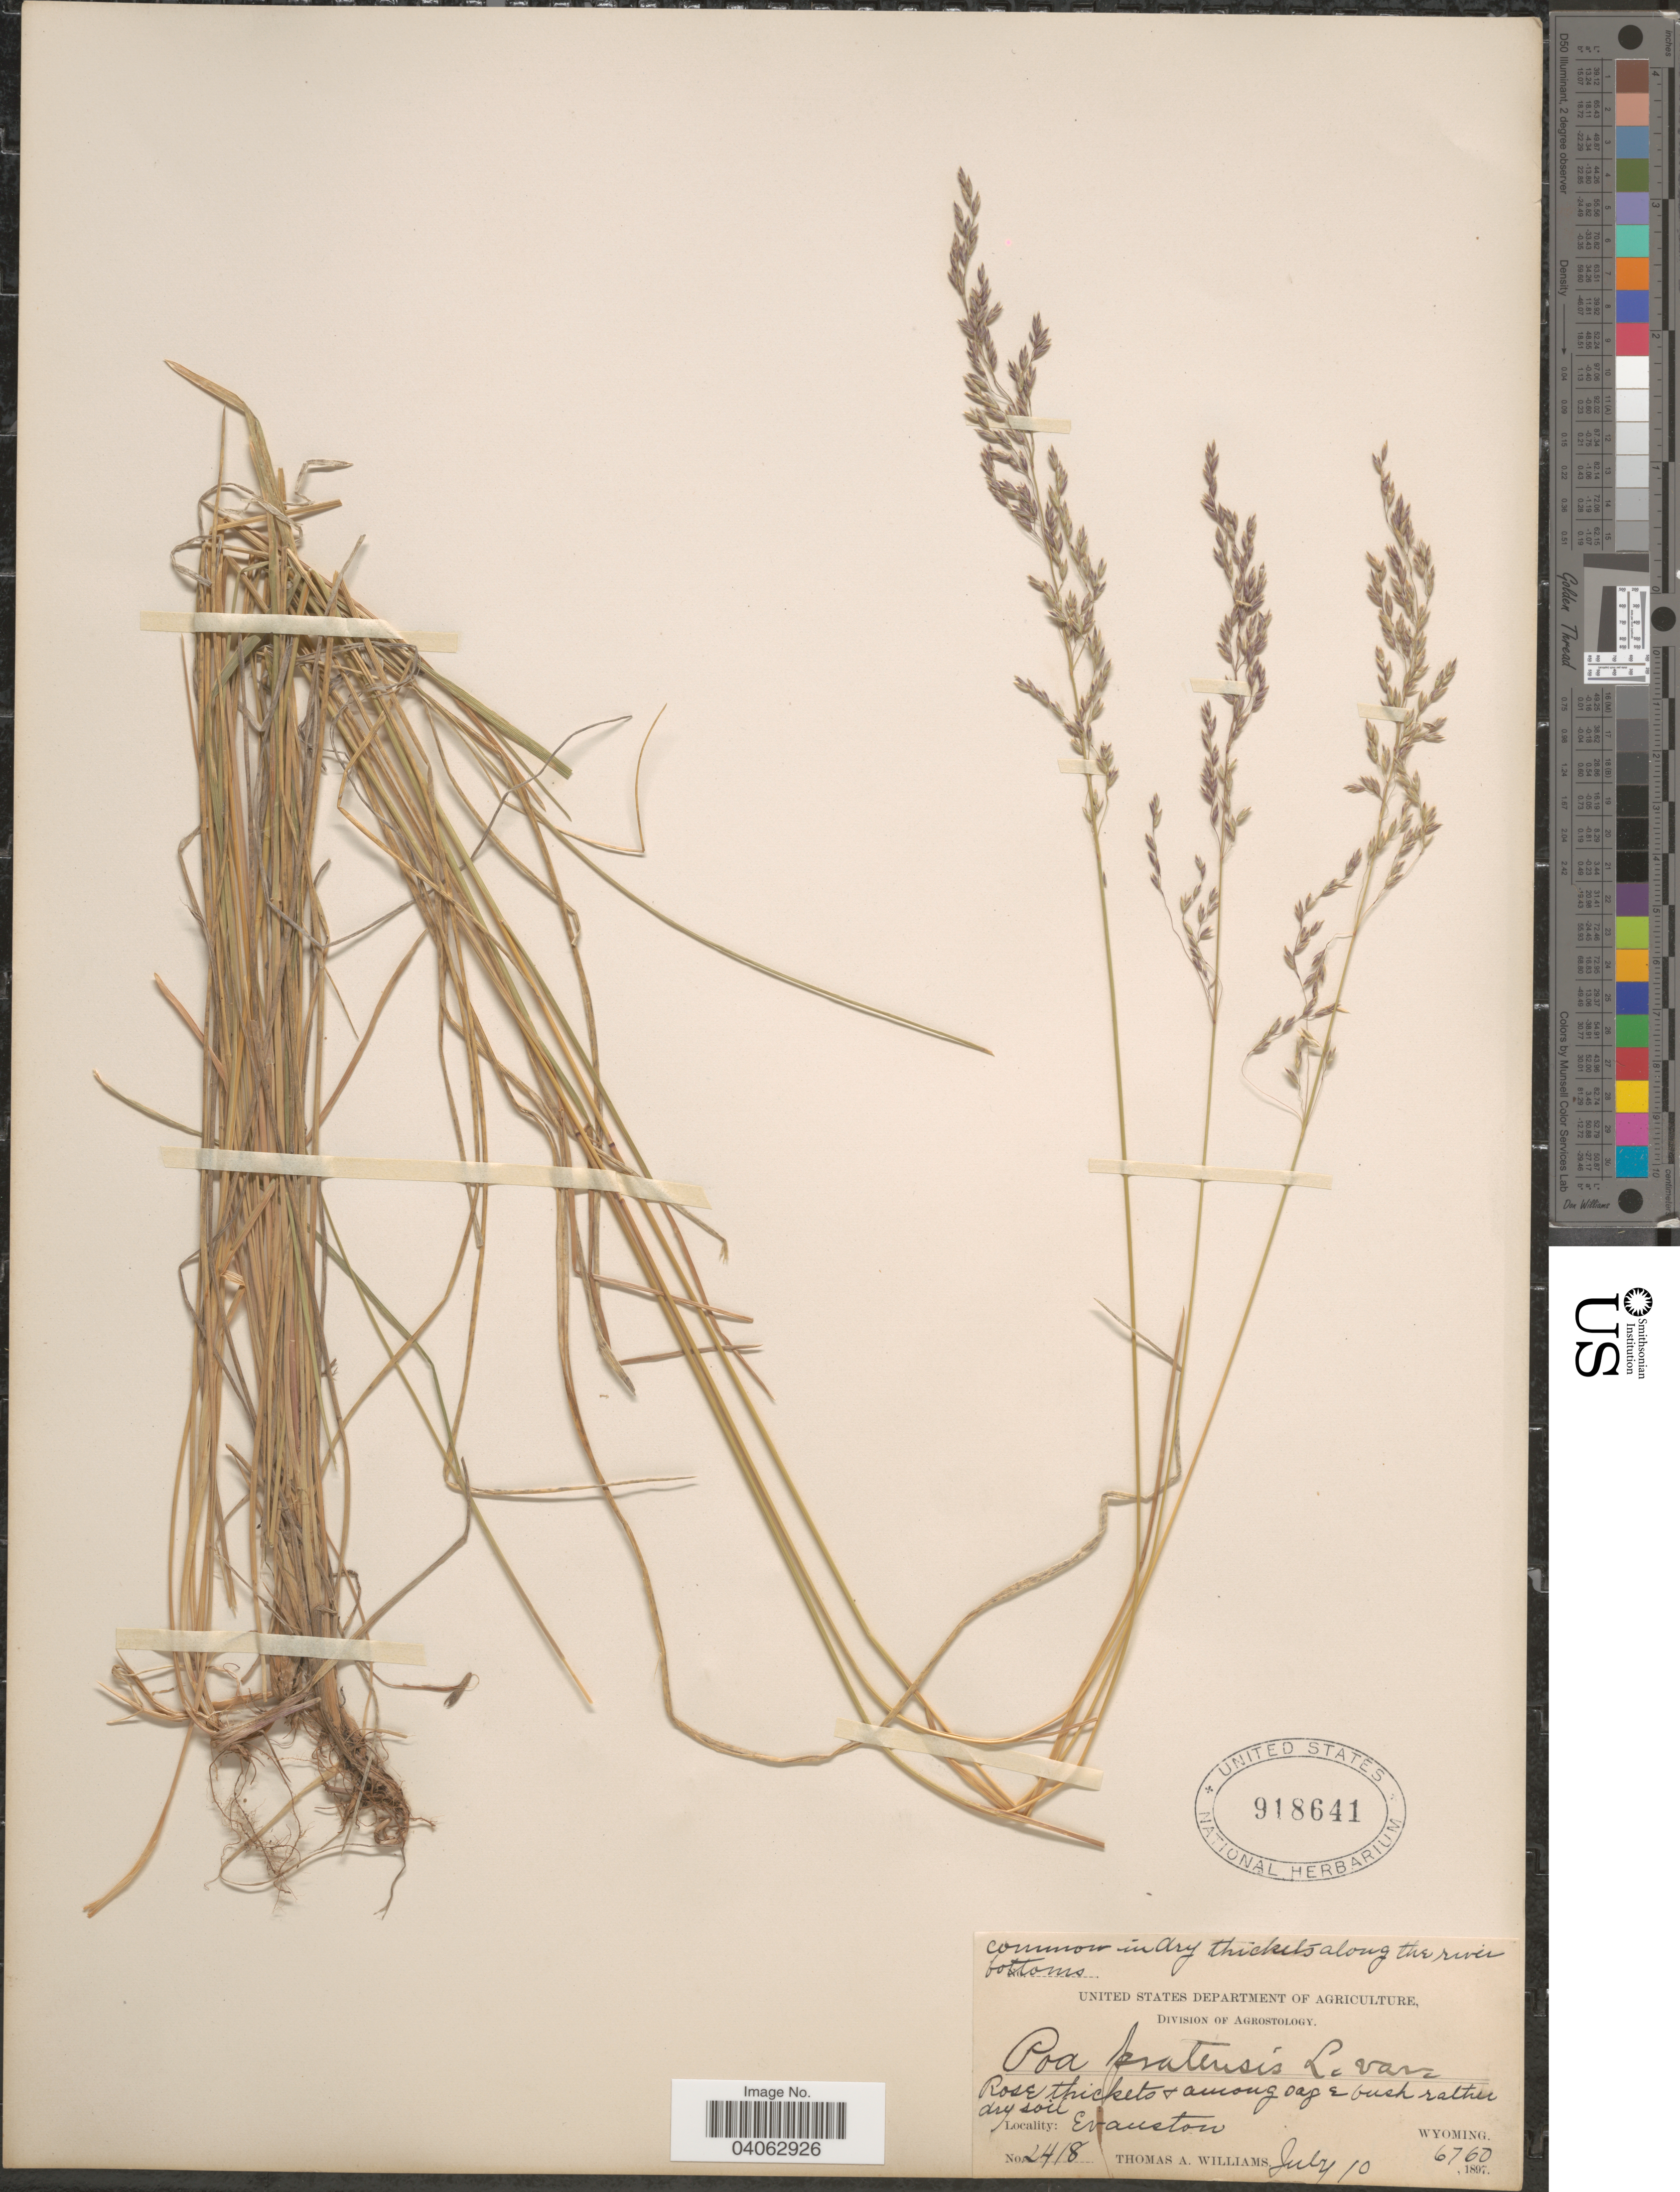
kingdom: Plantae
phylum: Tracheophyta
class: Liliopsida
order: Poales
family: Poaceae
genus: Poa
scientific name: Poa pratensis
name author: L.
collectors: T. A. Williams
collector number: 2418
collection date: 1897-07-10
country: United States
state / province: Wyoming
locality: Evanston.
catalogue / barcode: US 918641